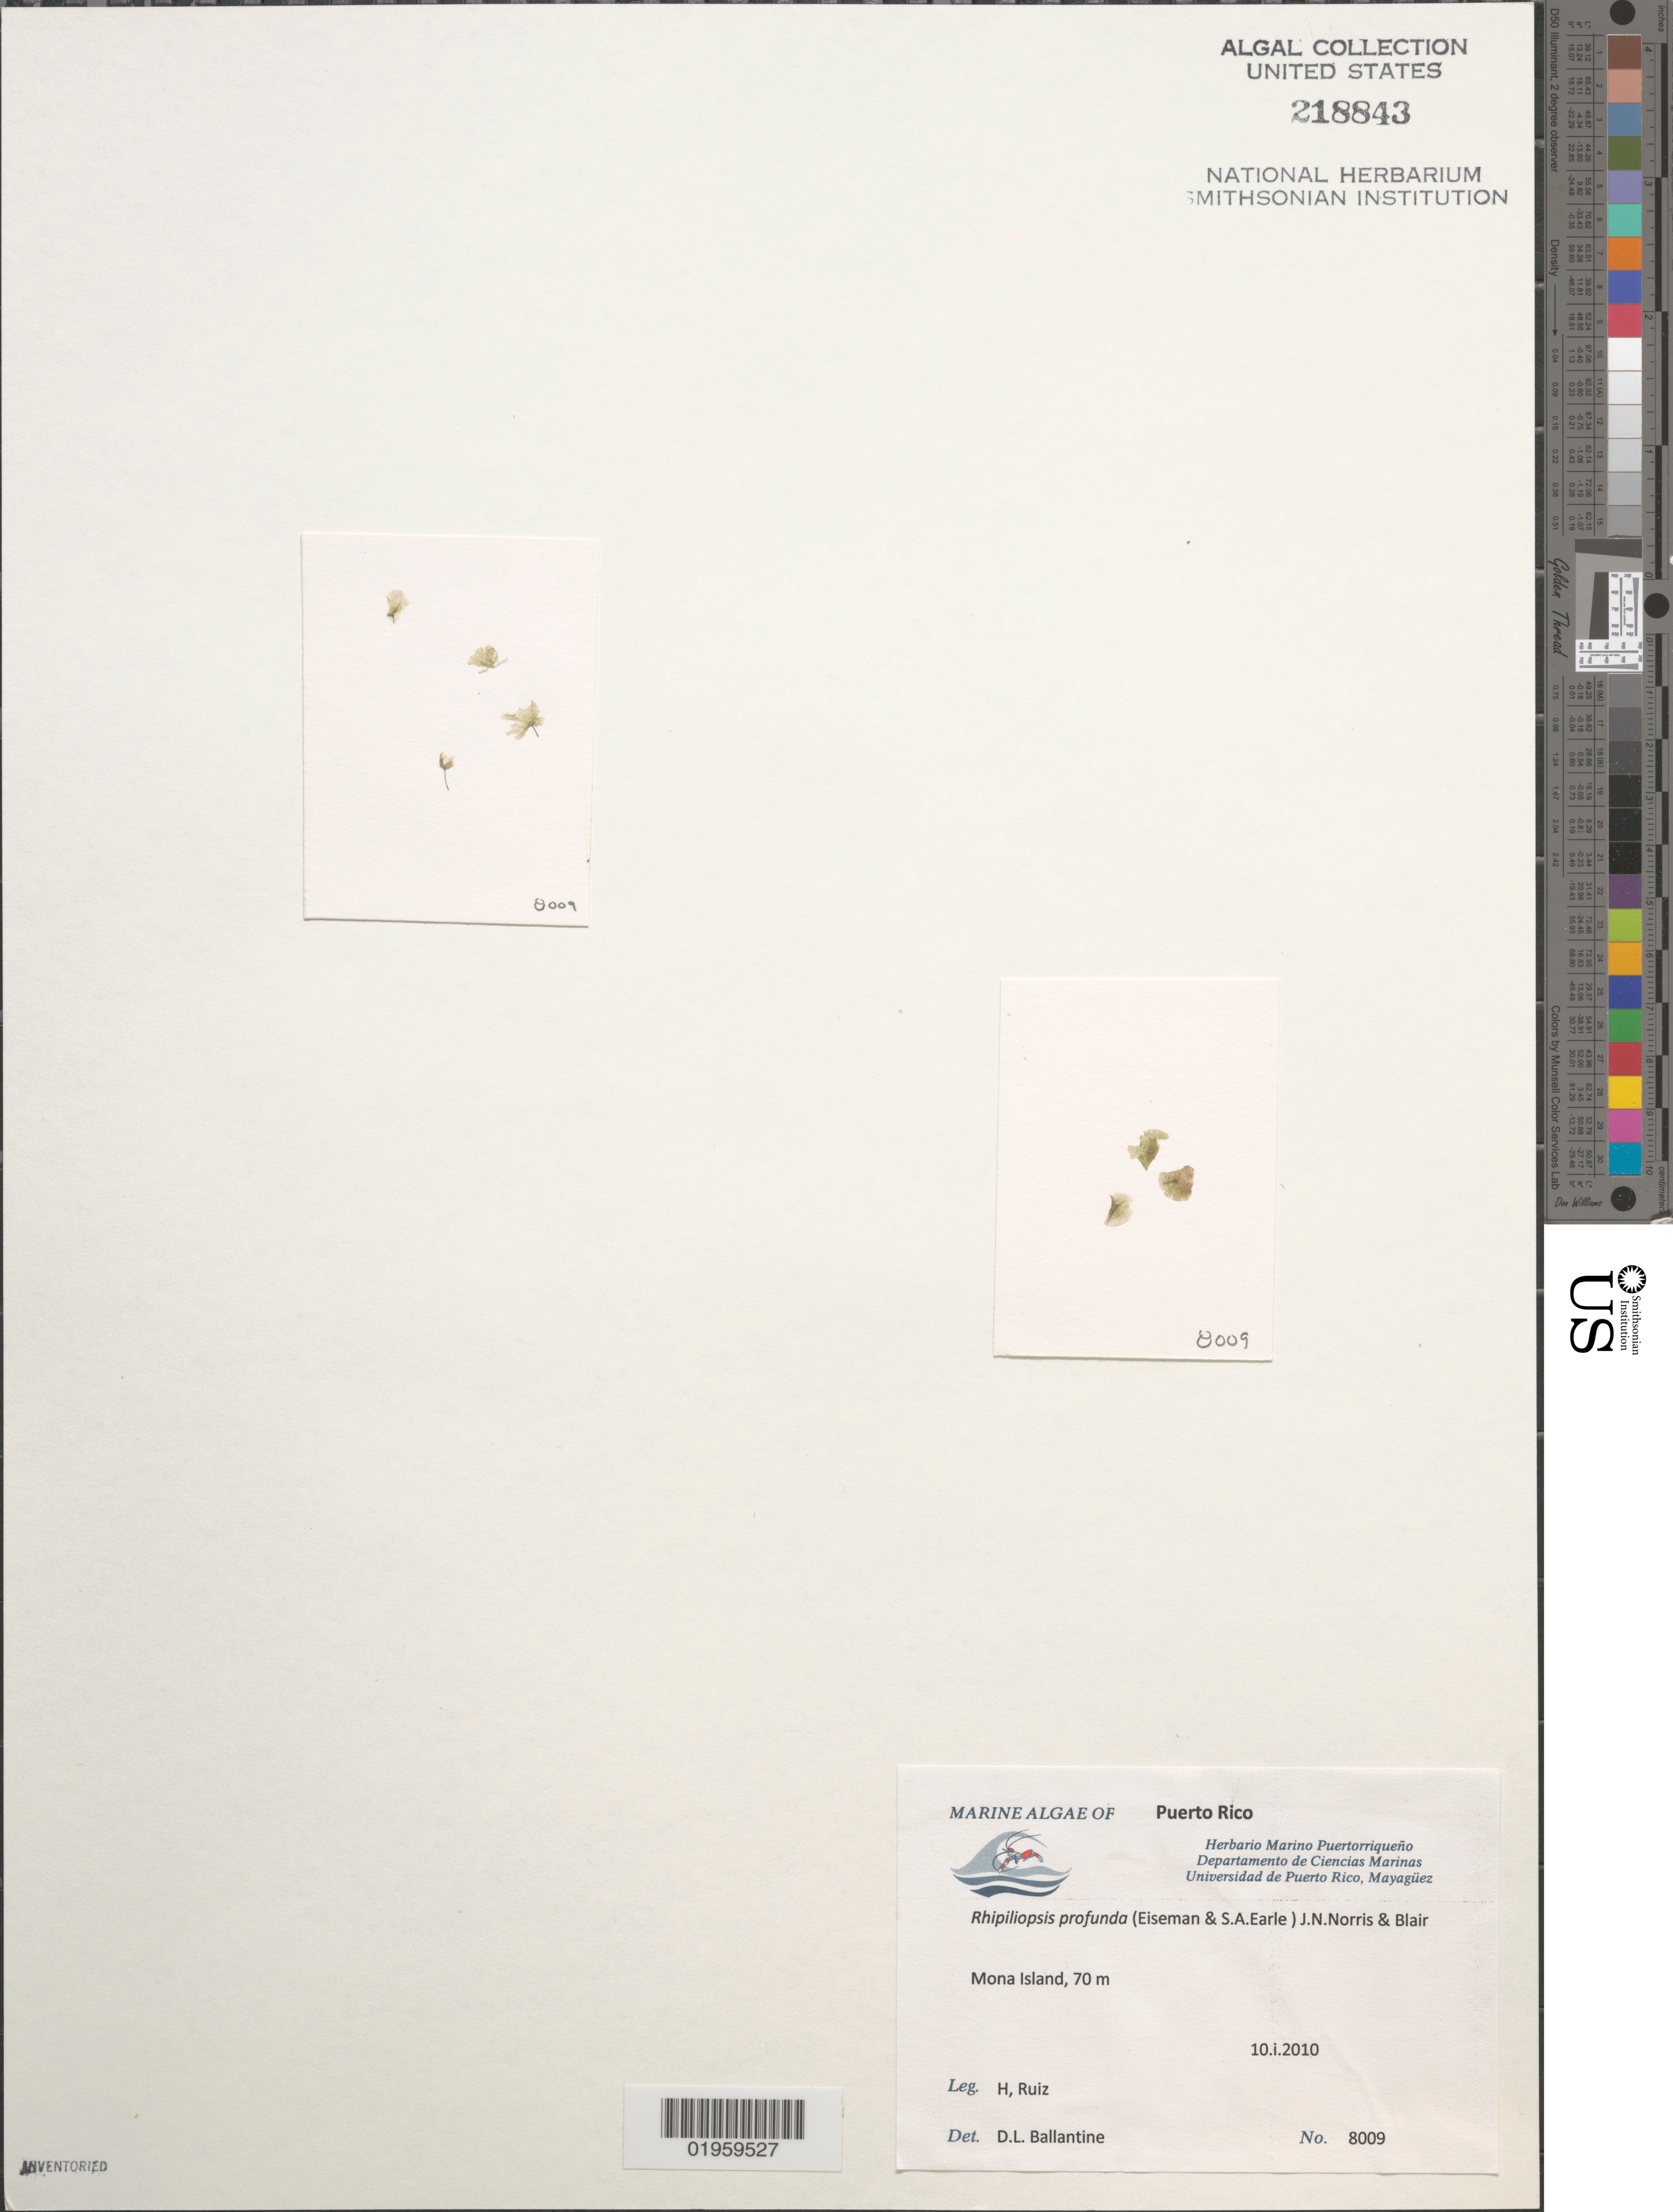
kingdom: Plantae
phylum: Chlorophyta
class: Ulvophyceae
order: Bryopsidales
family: Codiaceae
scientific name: Johnson-sea-linkia profunda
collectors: H. Ruiz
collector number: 8009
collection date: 2010-01-10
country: Puerto Rico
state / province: Mayagüez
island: Mona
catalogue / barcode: US 218843